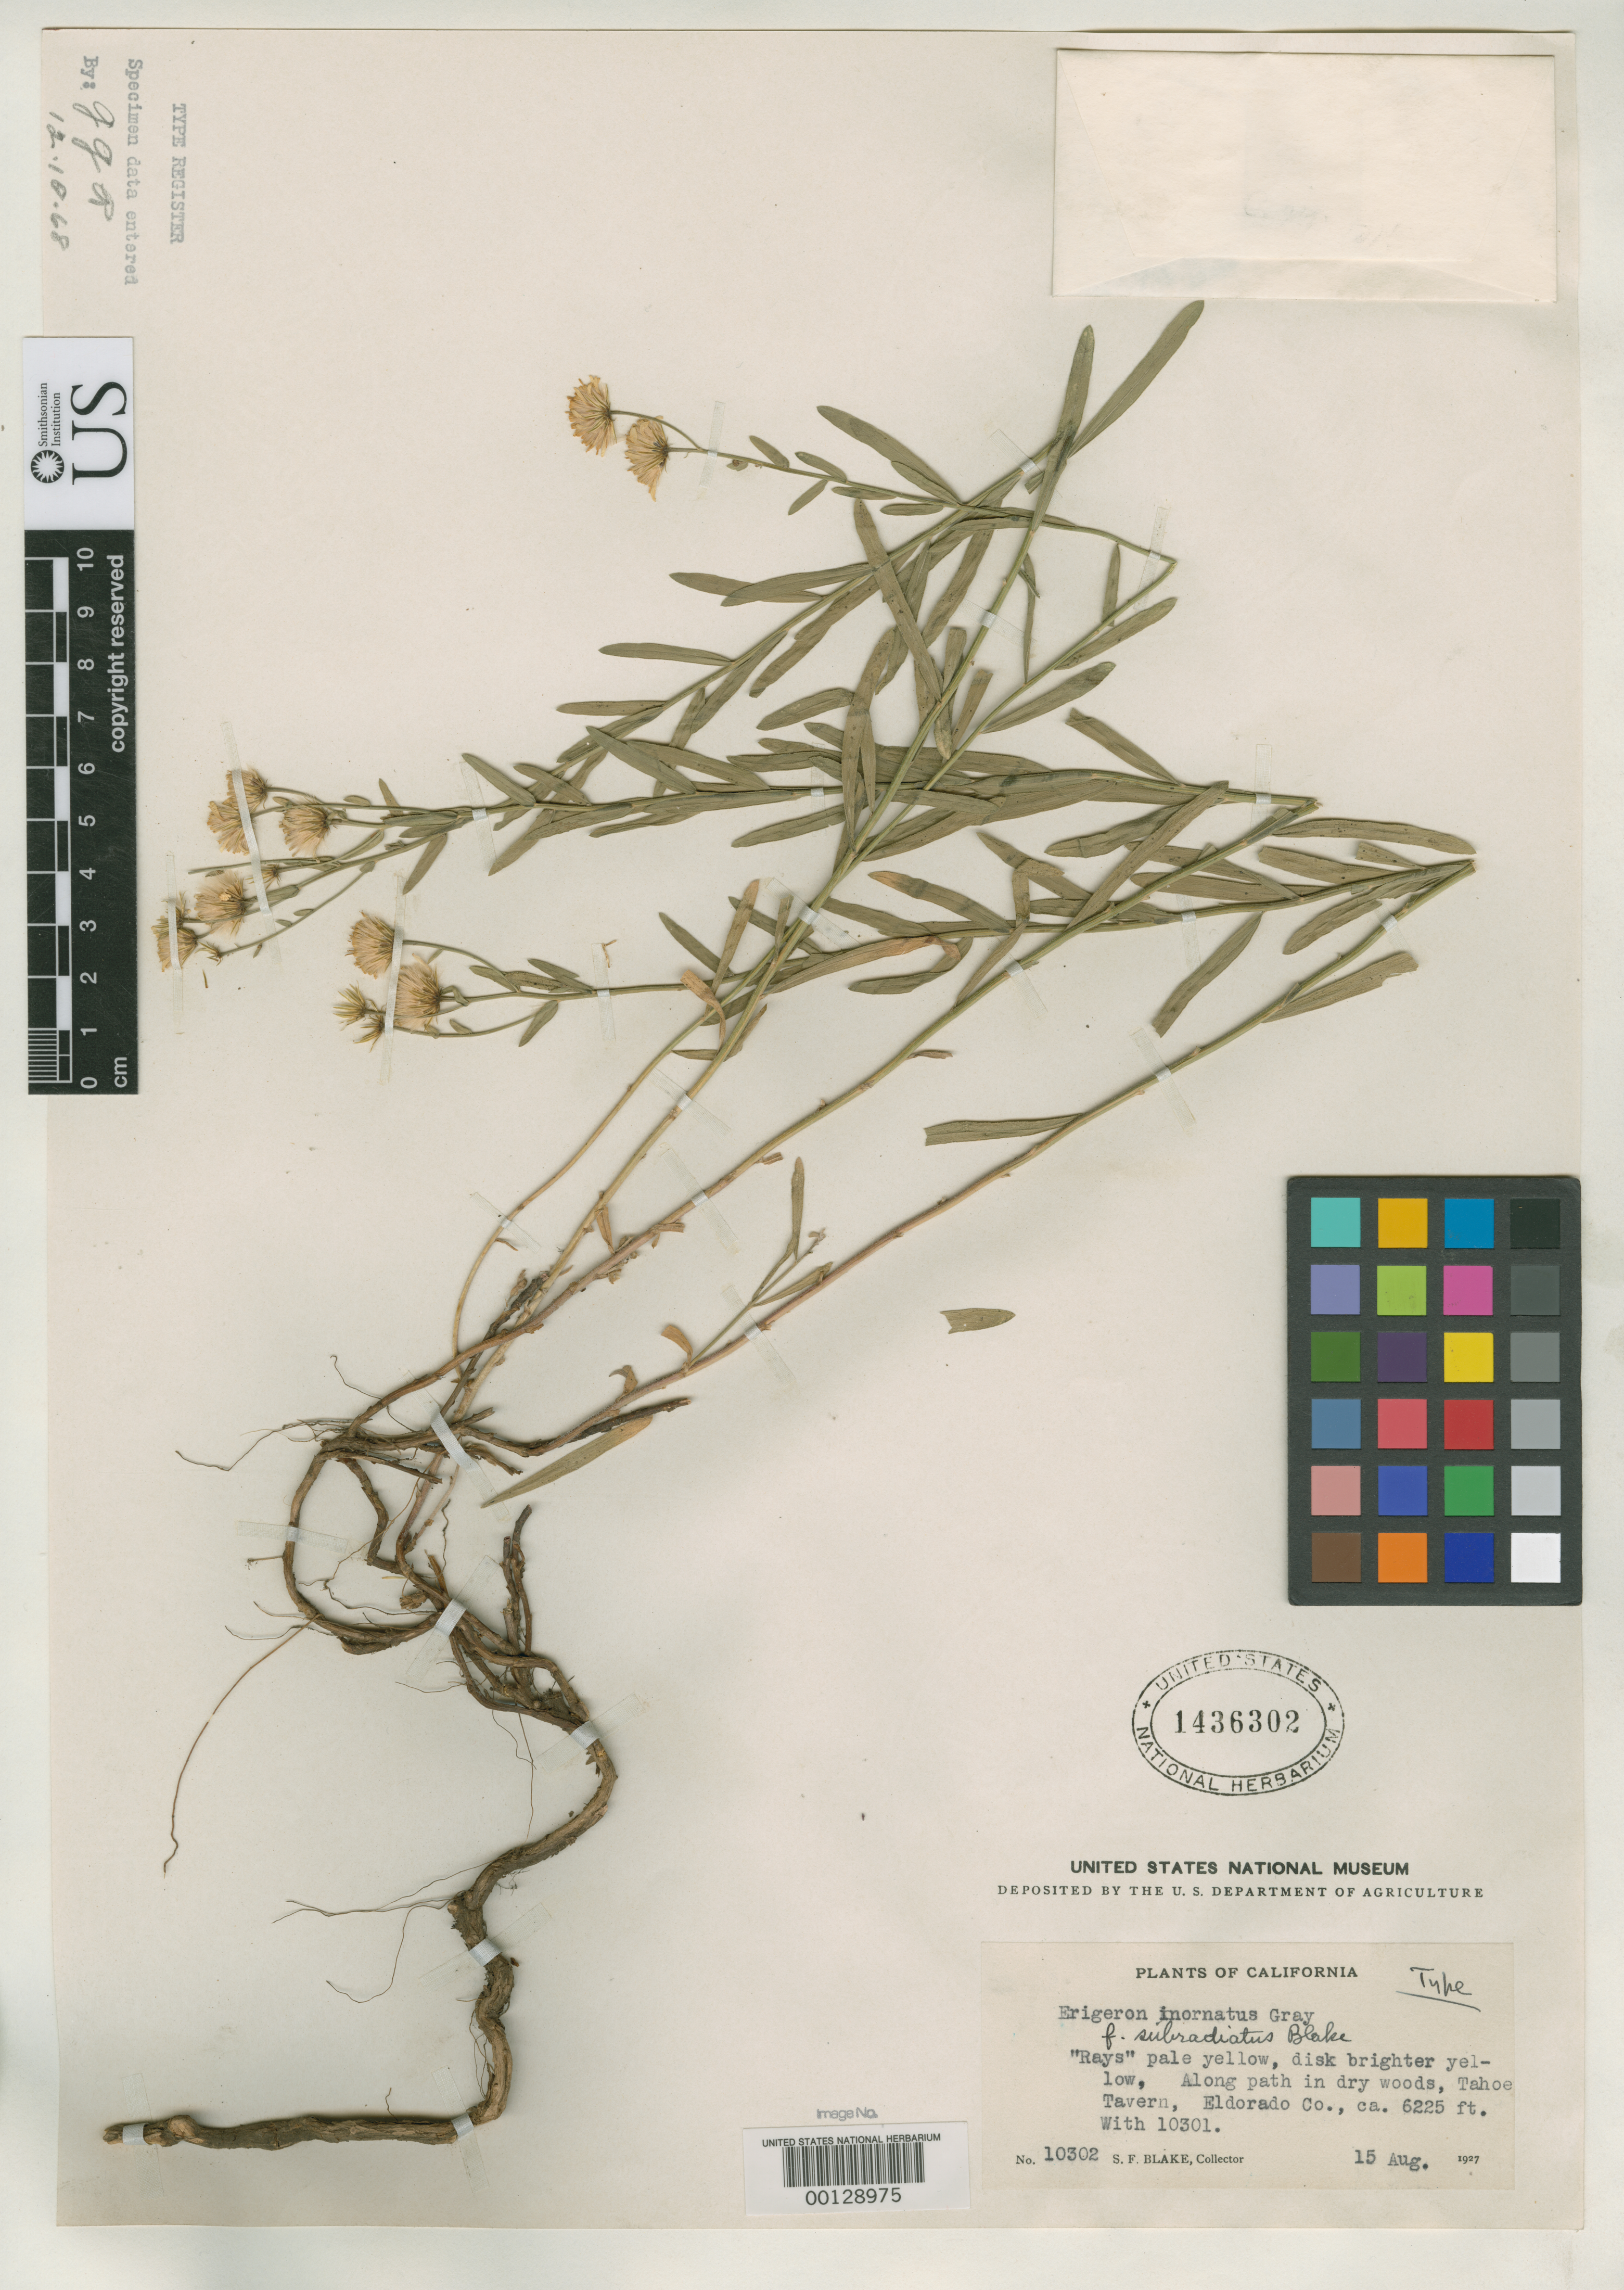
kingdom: Plantae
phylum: Tracheophyta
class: Magnoliopsida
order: Asterales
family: Asteraceae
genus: Erigeron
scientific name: Erigeron inornatus f. subradiatus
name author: S.F. Blake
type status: Holotype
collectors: S. Blake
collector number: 10302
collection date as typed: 15 Aug 1927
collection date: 1927-08-15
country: United States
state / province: California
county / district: El Dorado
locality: Tahoe Tavern.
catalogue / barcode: US 1436302